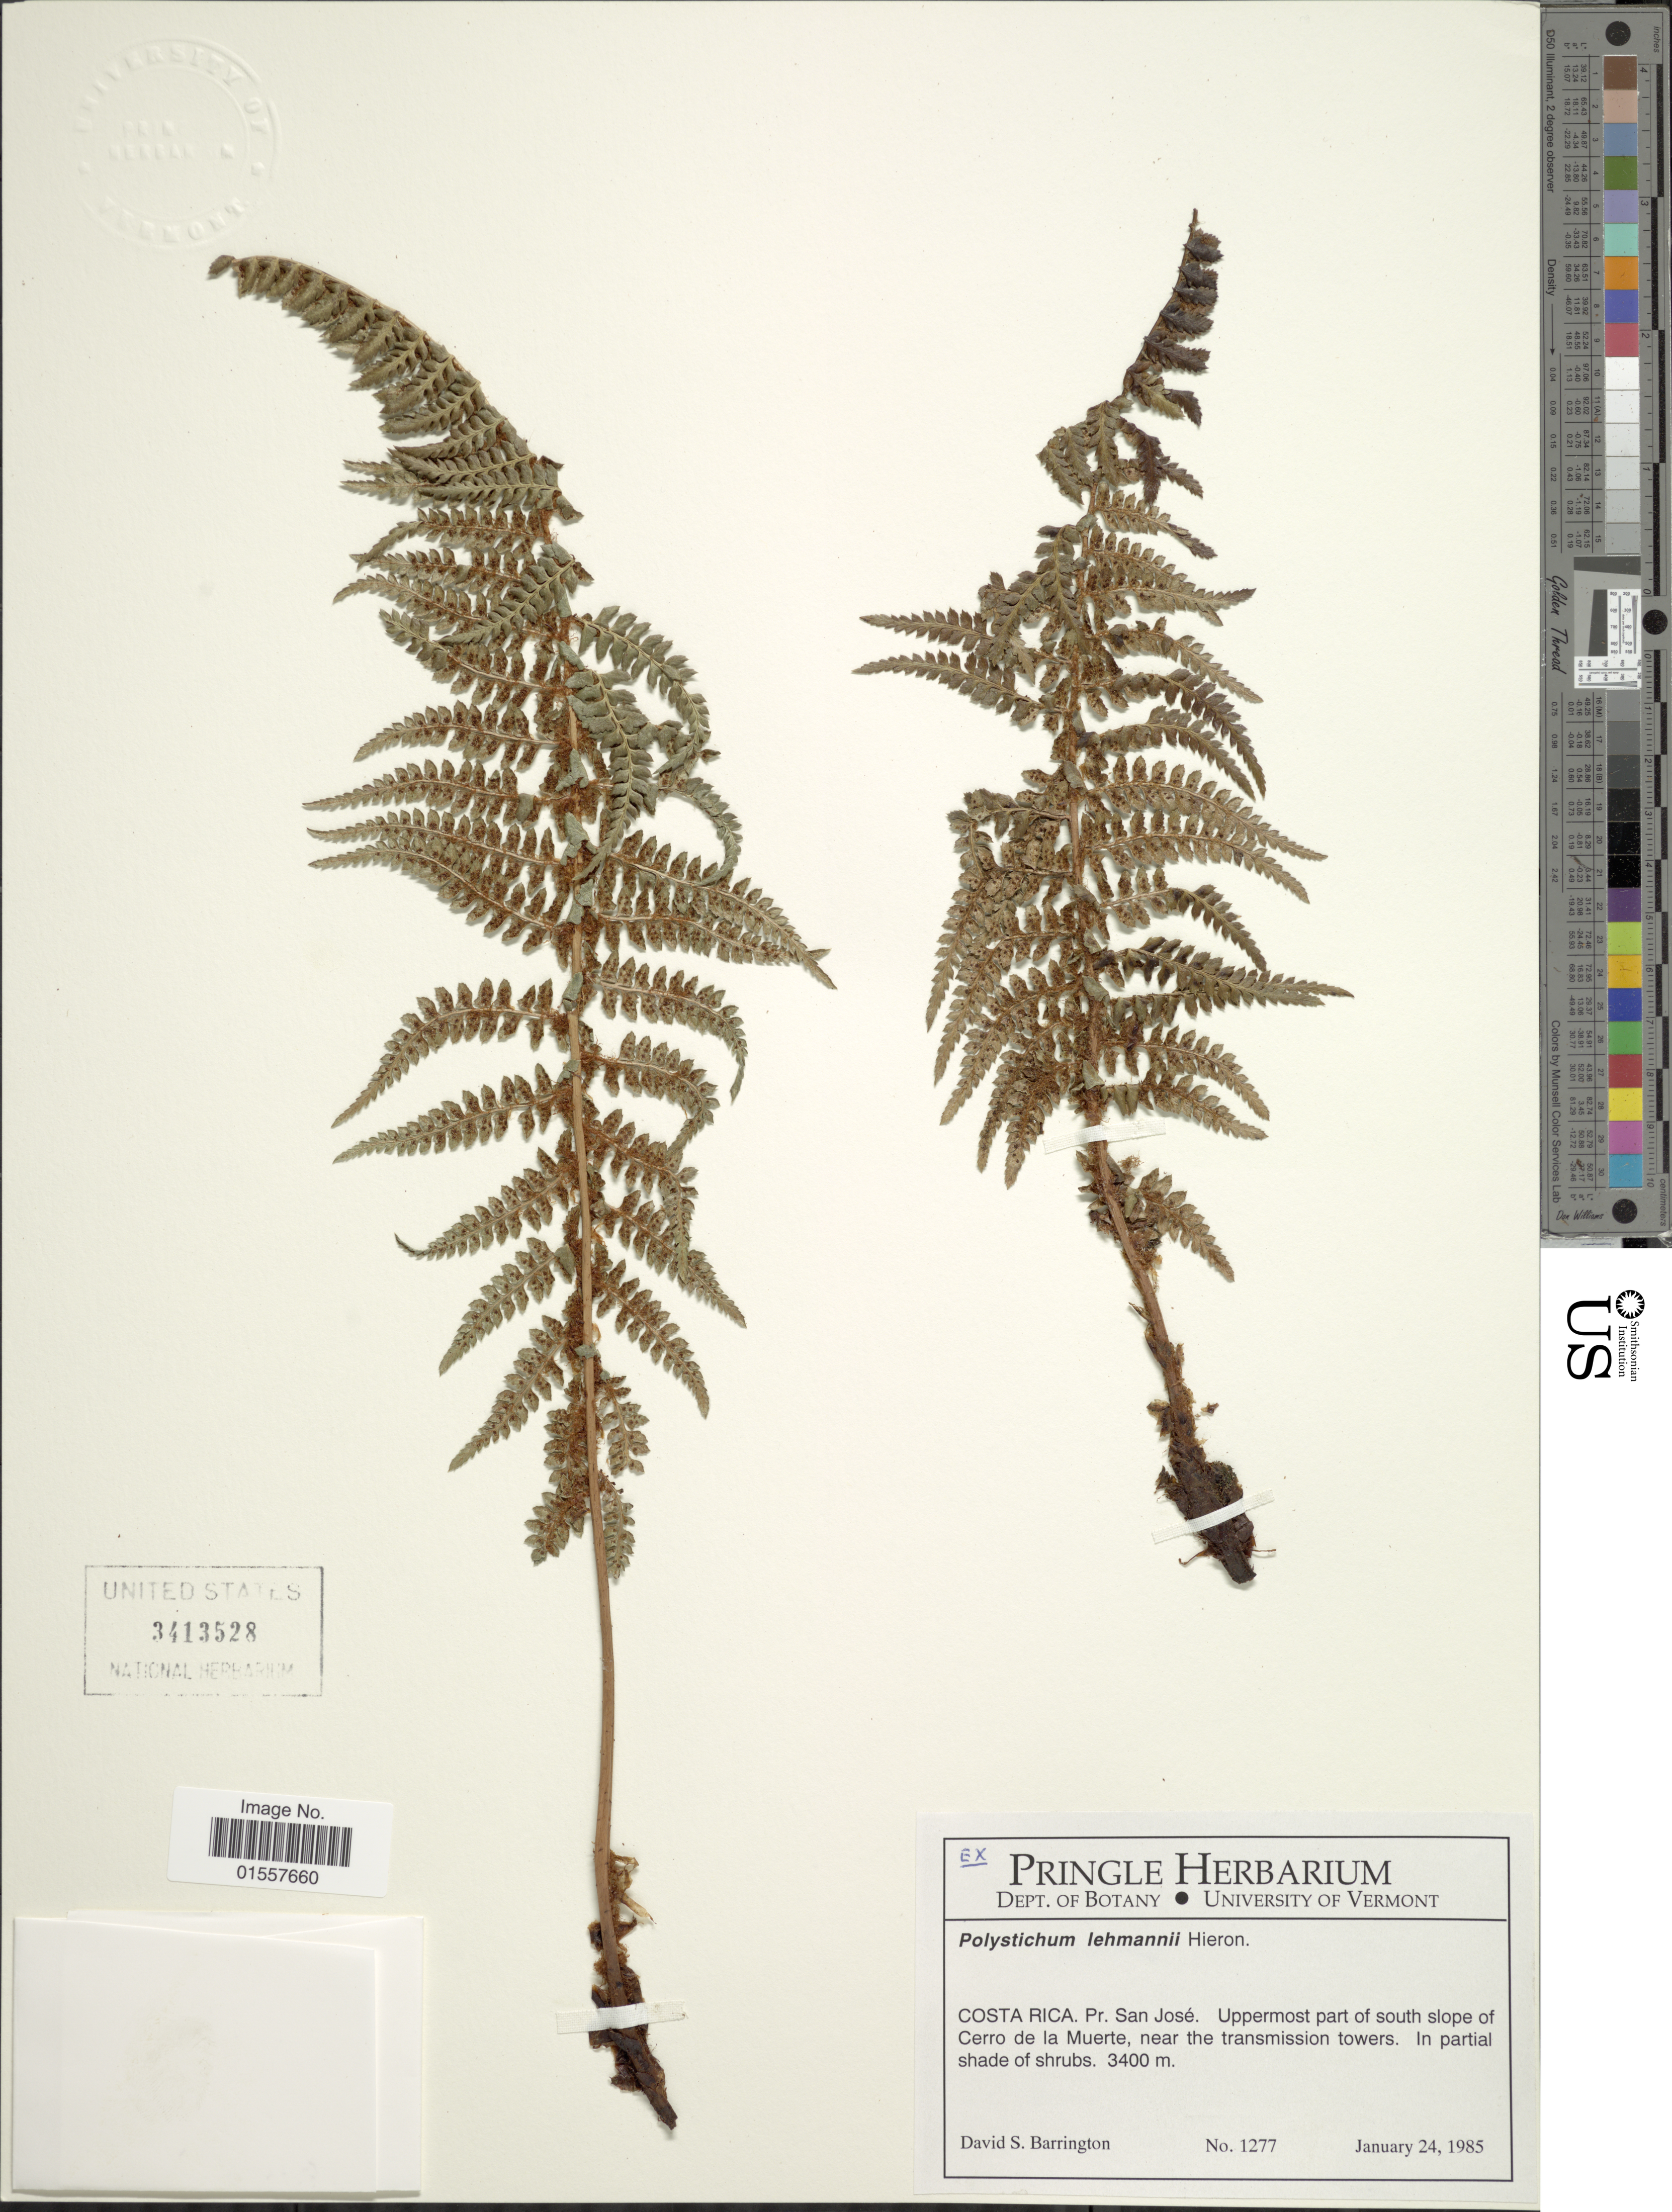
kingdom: Plantae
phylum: Tracheophyta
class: Polypodiopsida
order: Polypodiales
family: Dryopteridaceae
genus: Polystichum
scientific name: Polystichum lehmannii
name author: Hieron.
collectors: D. S. Barrington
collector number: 1277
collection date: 1985-01-24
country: Costa Rica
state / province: San José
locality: Pr. San Jose, uppermost part of south slope of Cerro de la Muerte, near the transmission towers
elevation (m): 3400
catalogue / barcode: US 3413528